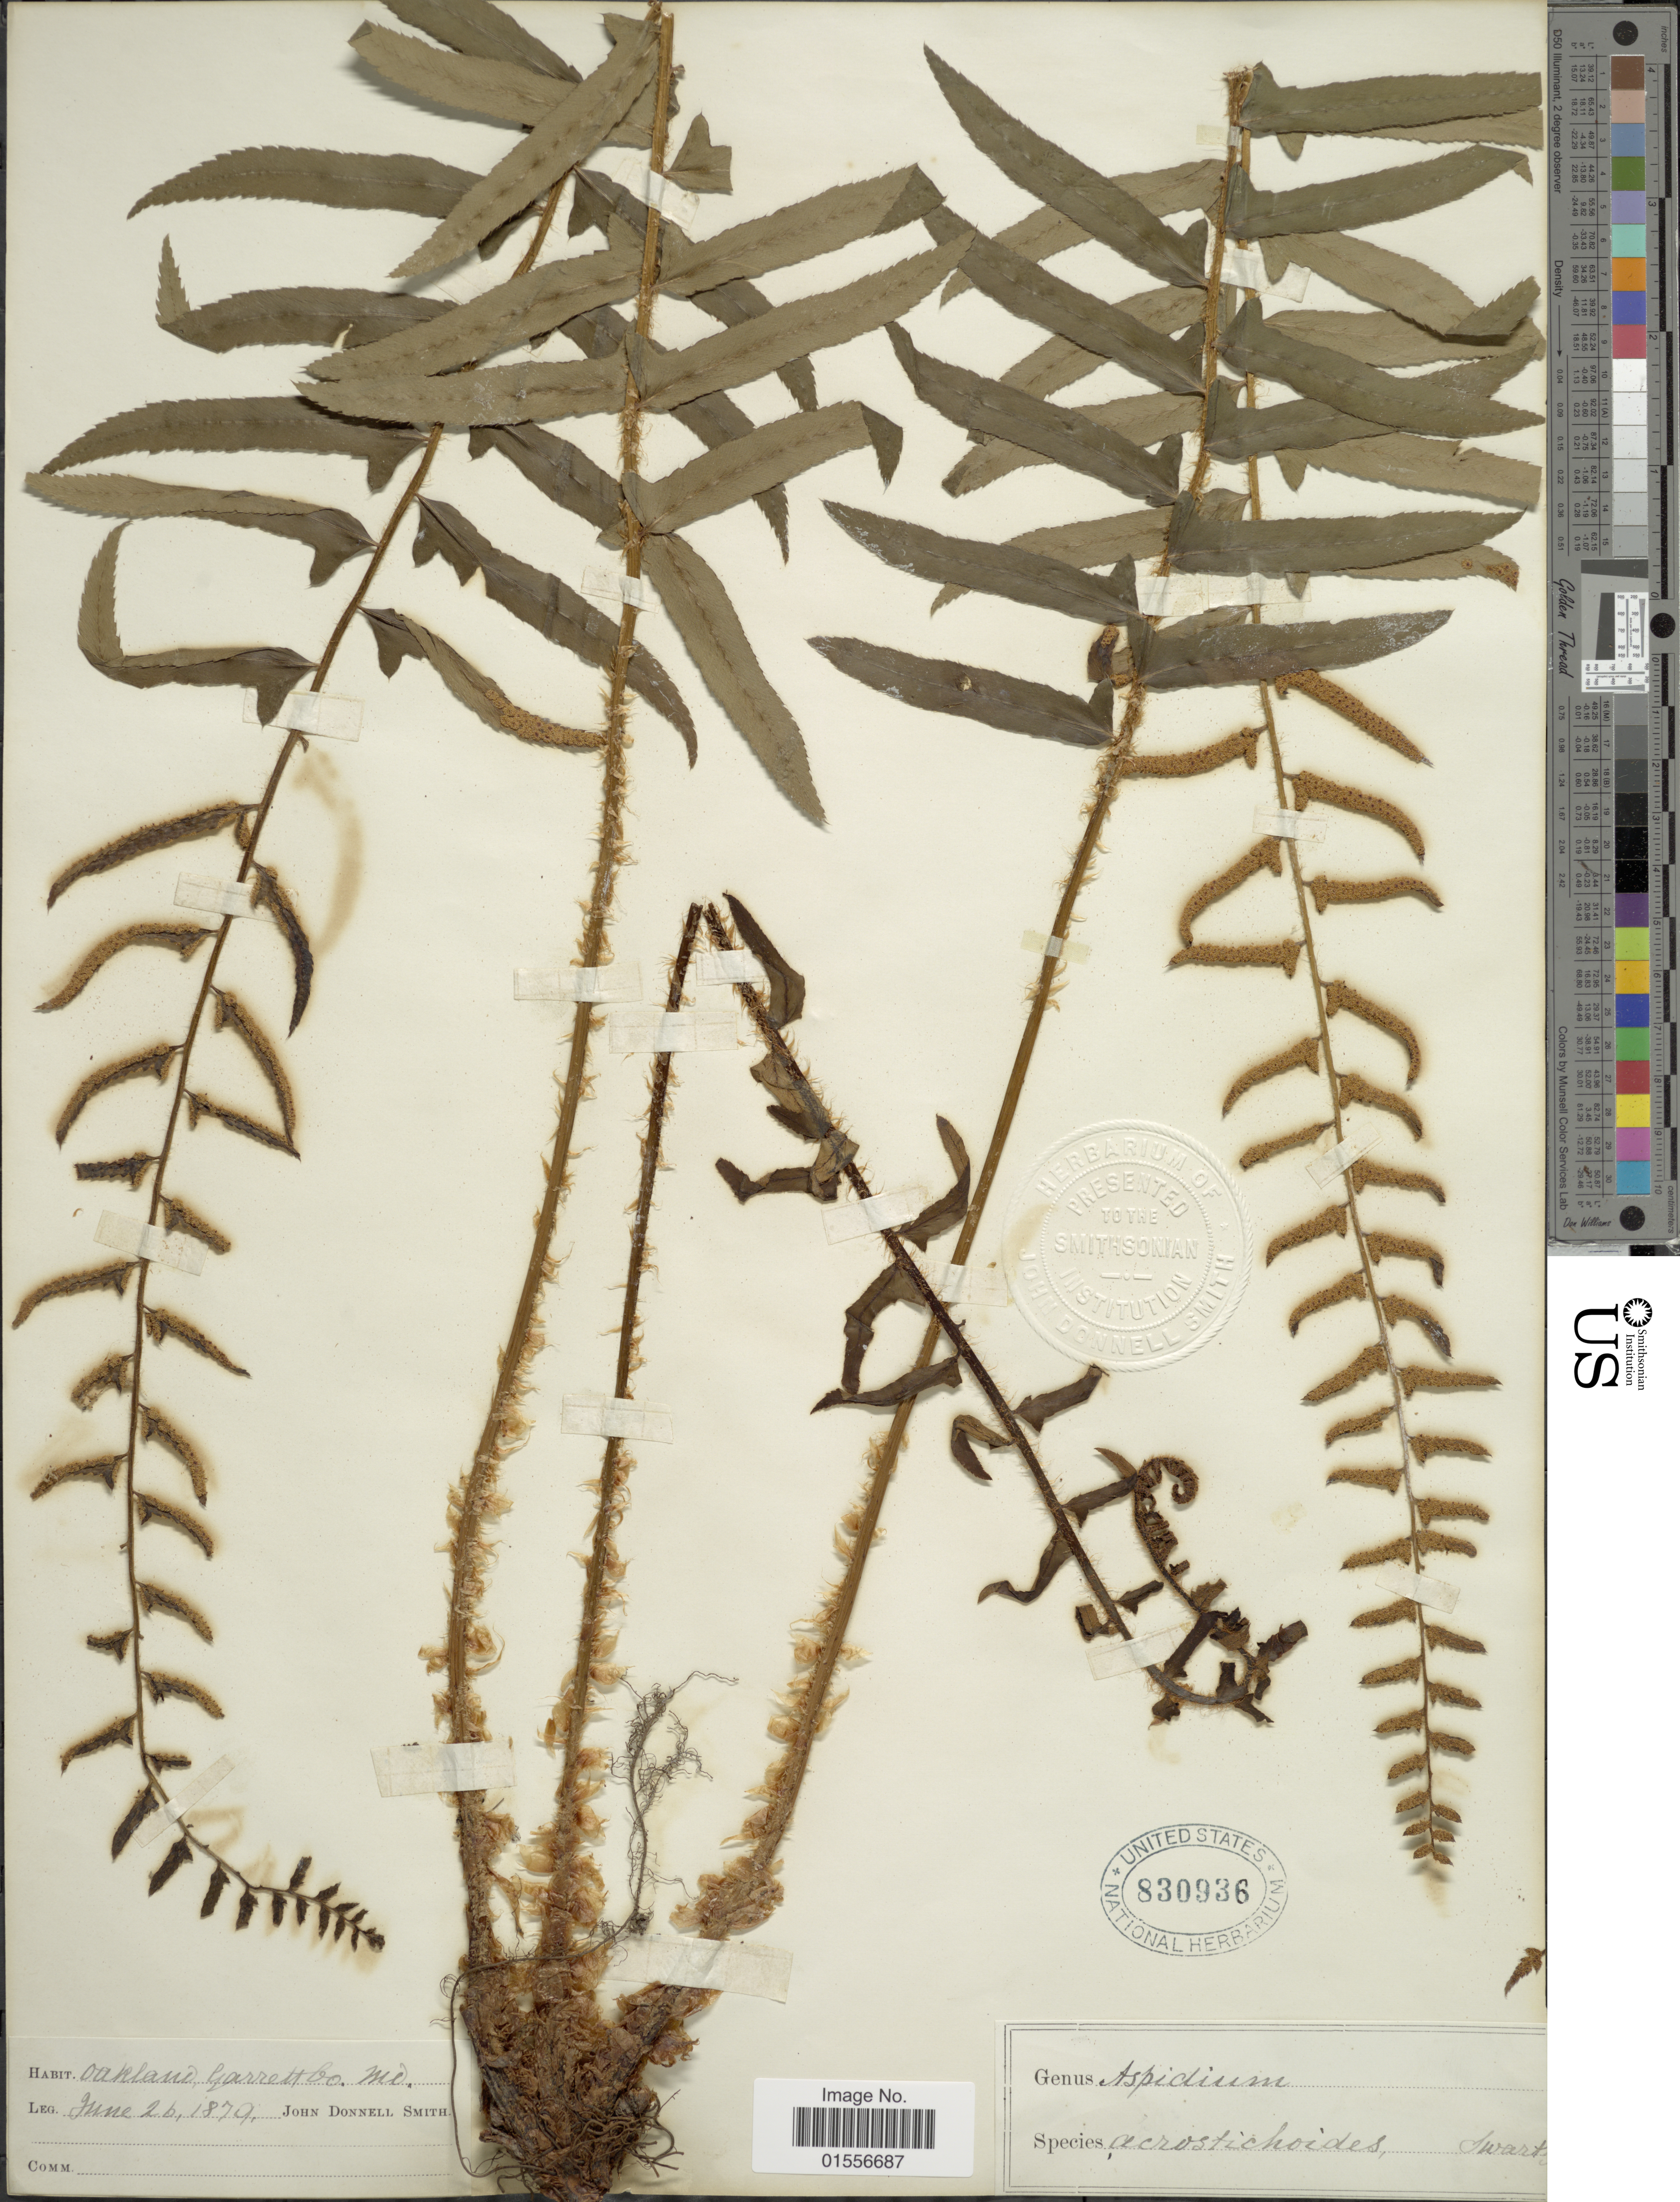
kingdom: Plantae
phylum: Tracheophyta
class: Polypodiopsida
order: Polypodiales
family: Dryopteridaceae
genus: Polystichum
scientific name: Polystichum acrostichoides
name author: (Michx.) Schott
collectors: J. Donnell Smith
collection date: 1879-06-26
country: United States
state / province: Maryland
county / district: Garrett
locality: Oakland, Garrett Co.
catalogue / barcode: US 830936